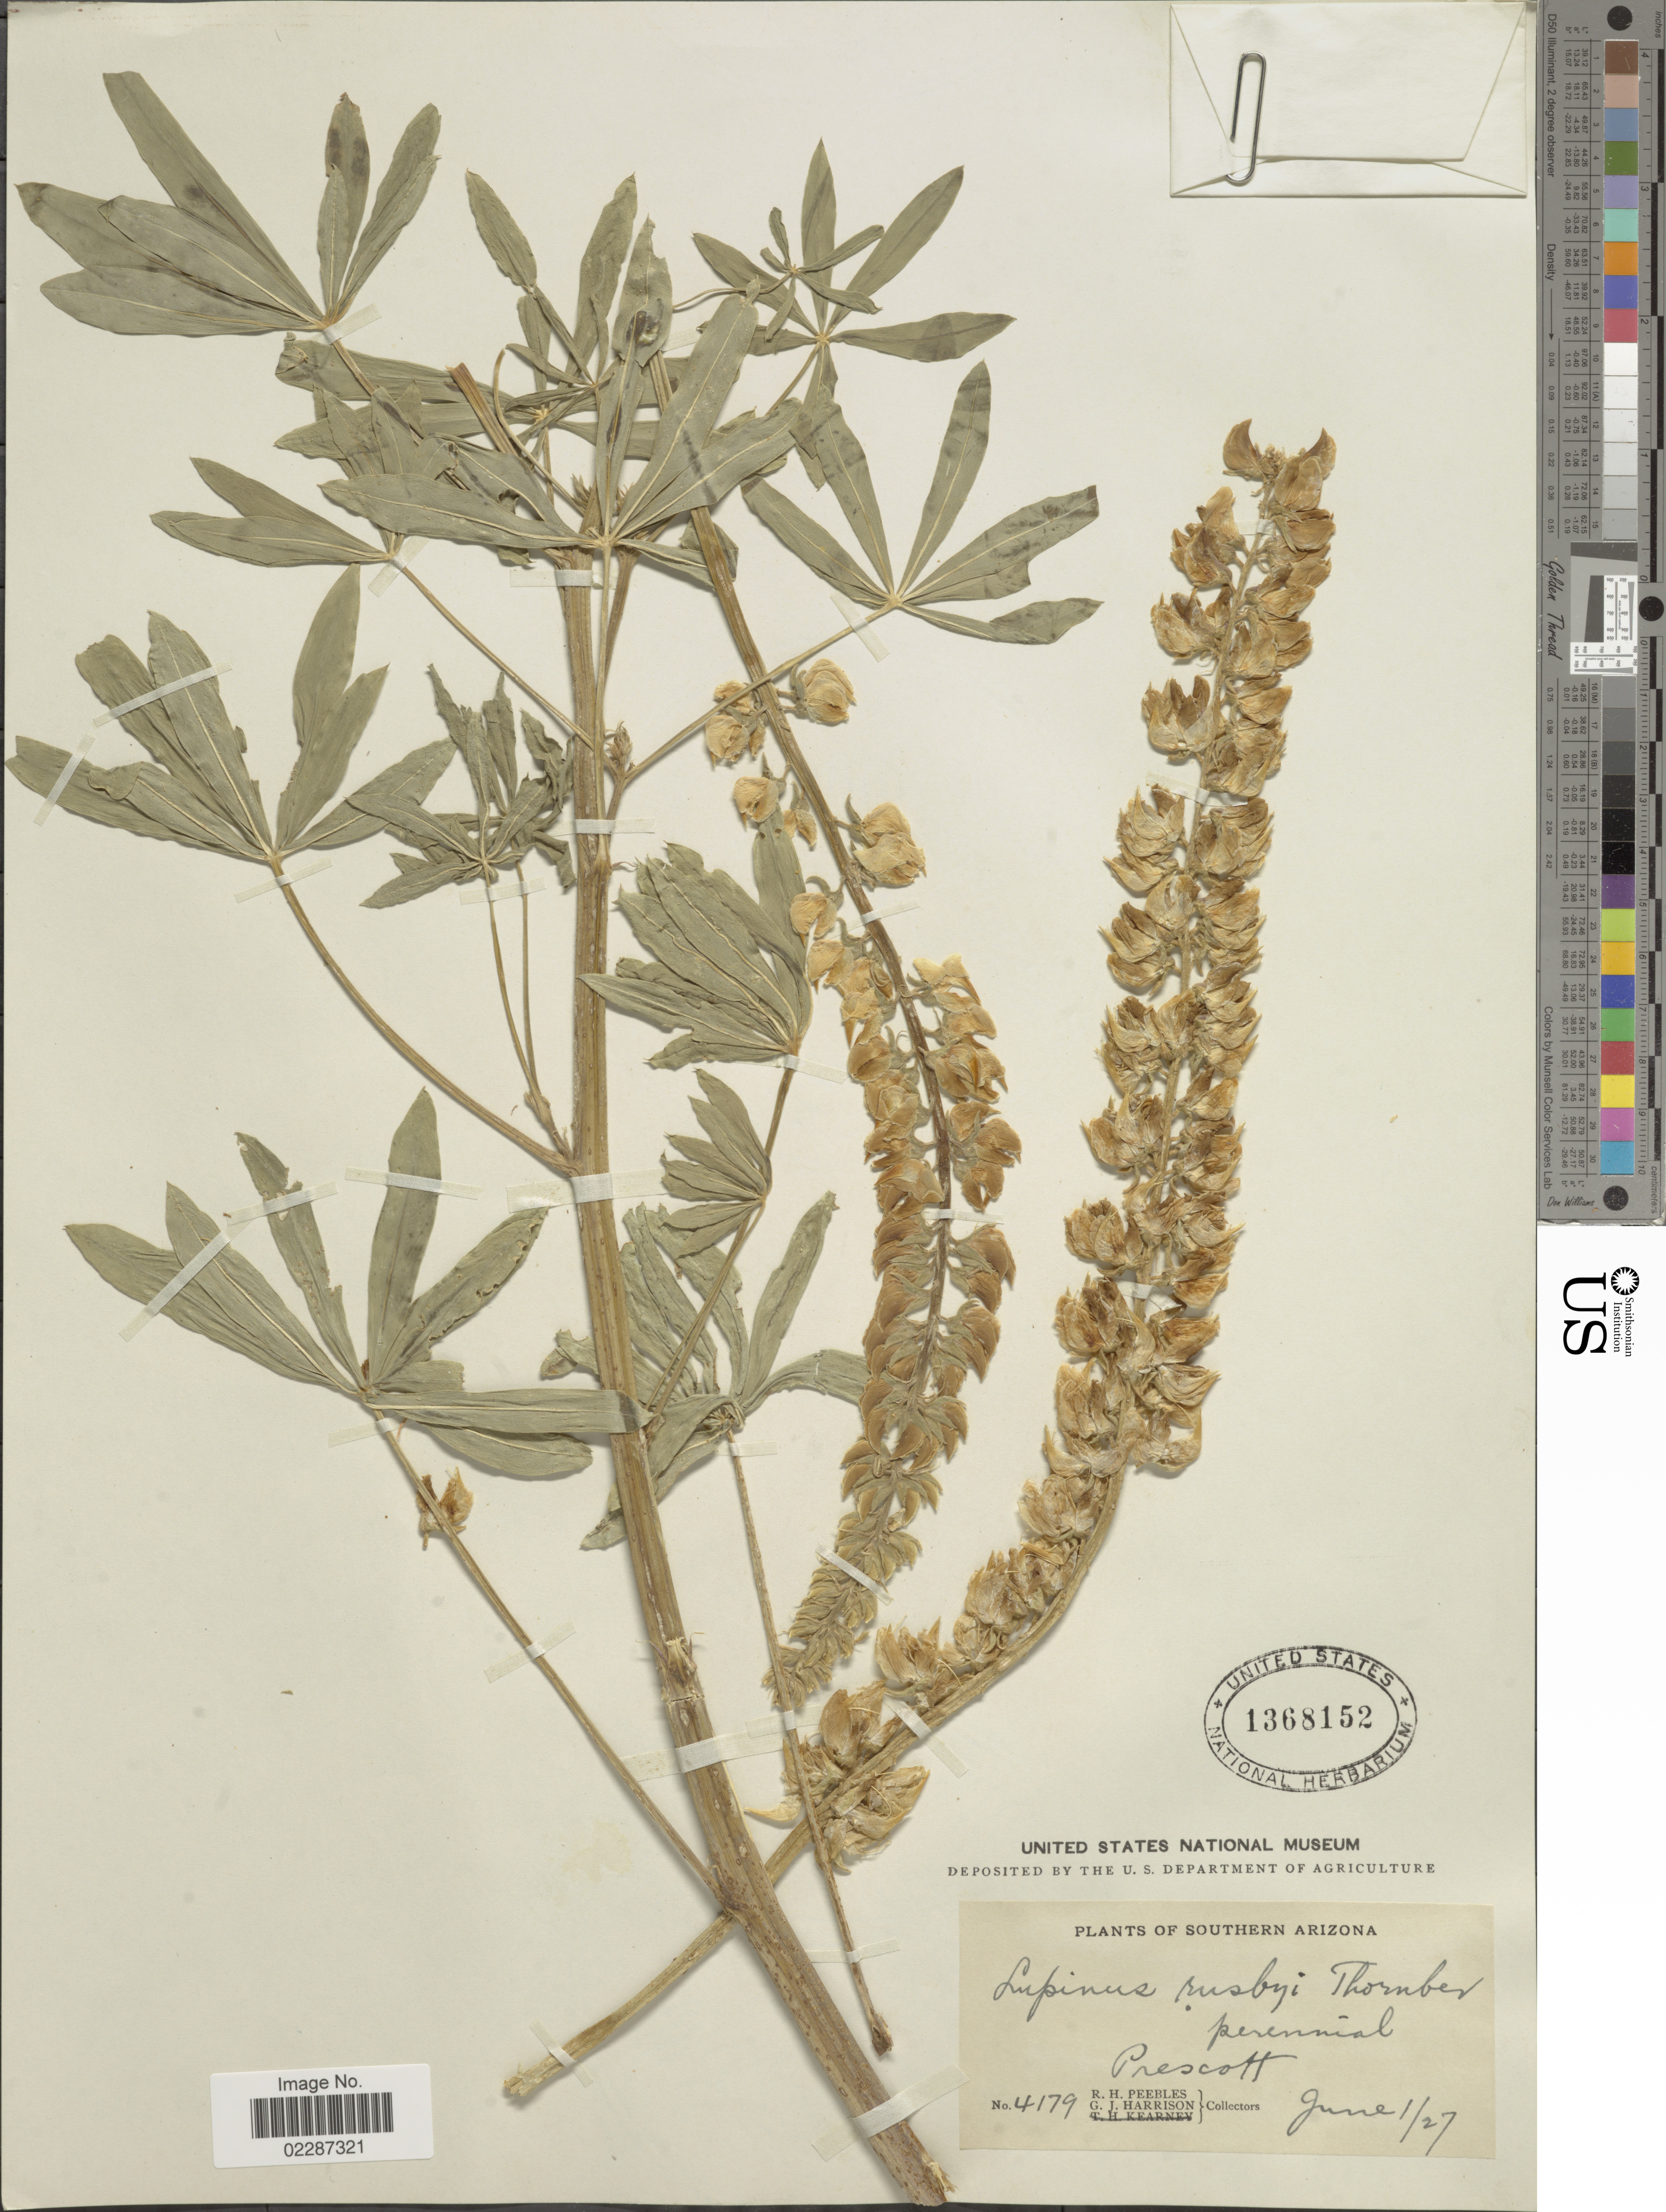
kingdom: Plantae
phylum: Tracheophyta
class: Magnoliopsida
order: Fabales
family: Fabaceae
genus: Lupinus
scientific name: Lupinus rusbyi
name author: Thornber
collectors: R. H. Peebles & G. J. Harrison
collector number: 4179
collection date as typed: Transcribed d/m/y: 1/6/27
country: United States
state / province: Arizona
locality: Southern Arizona, Prescott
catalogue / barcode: US 1368152